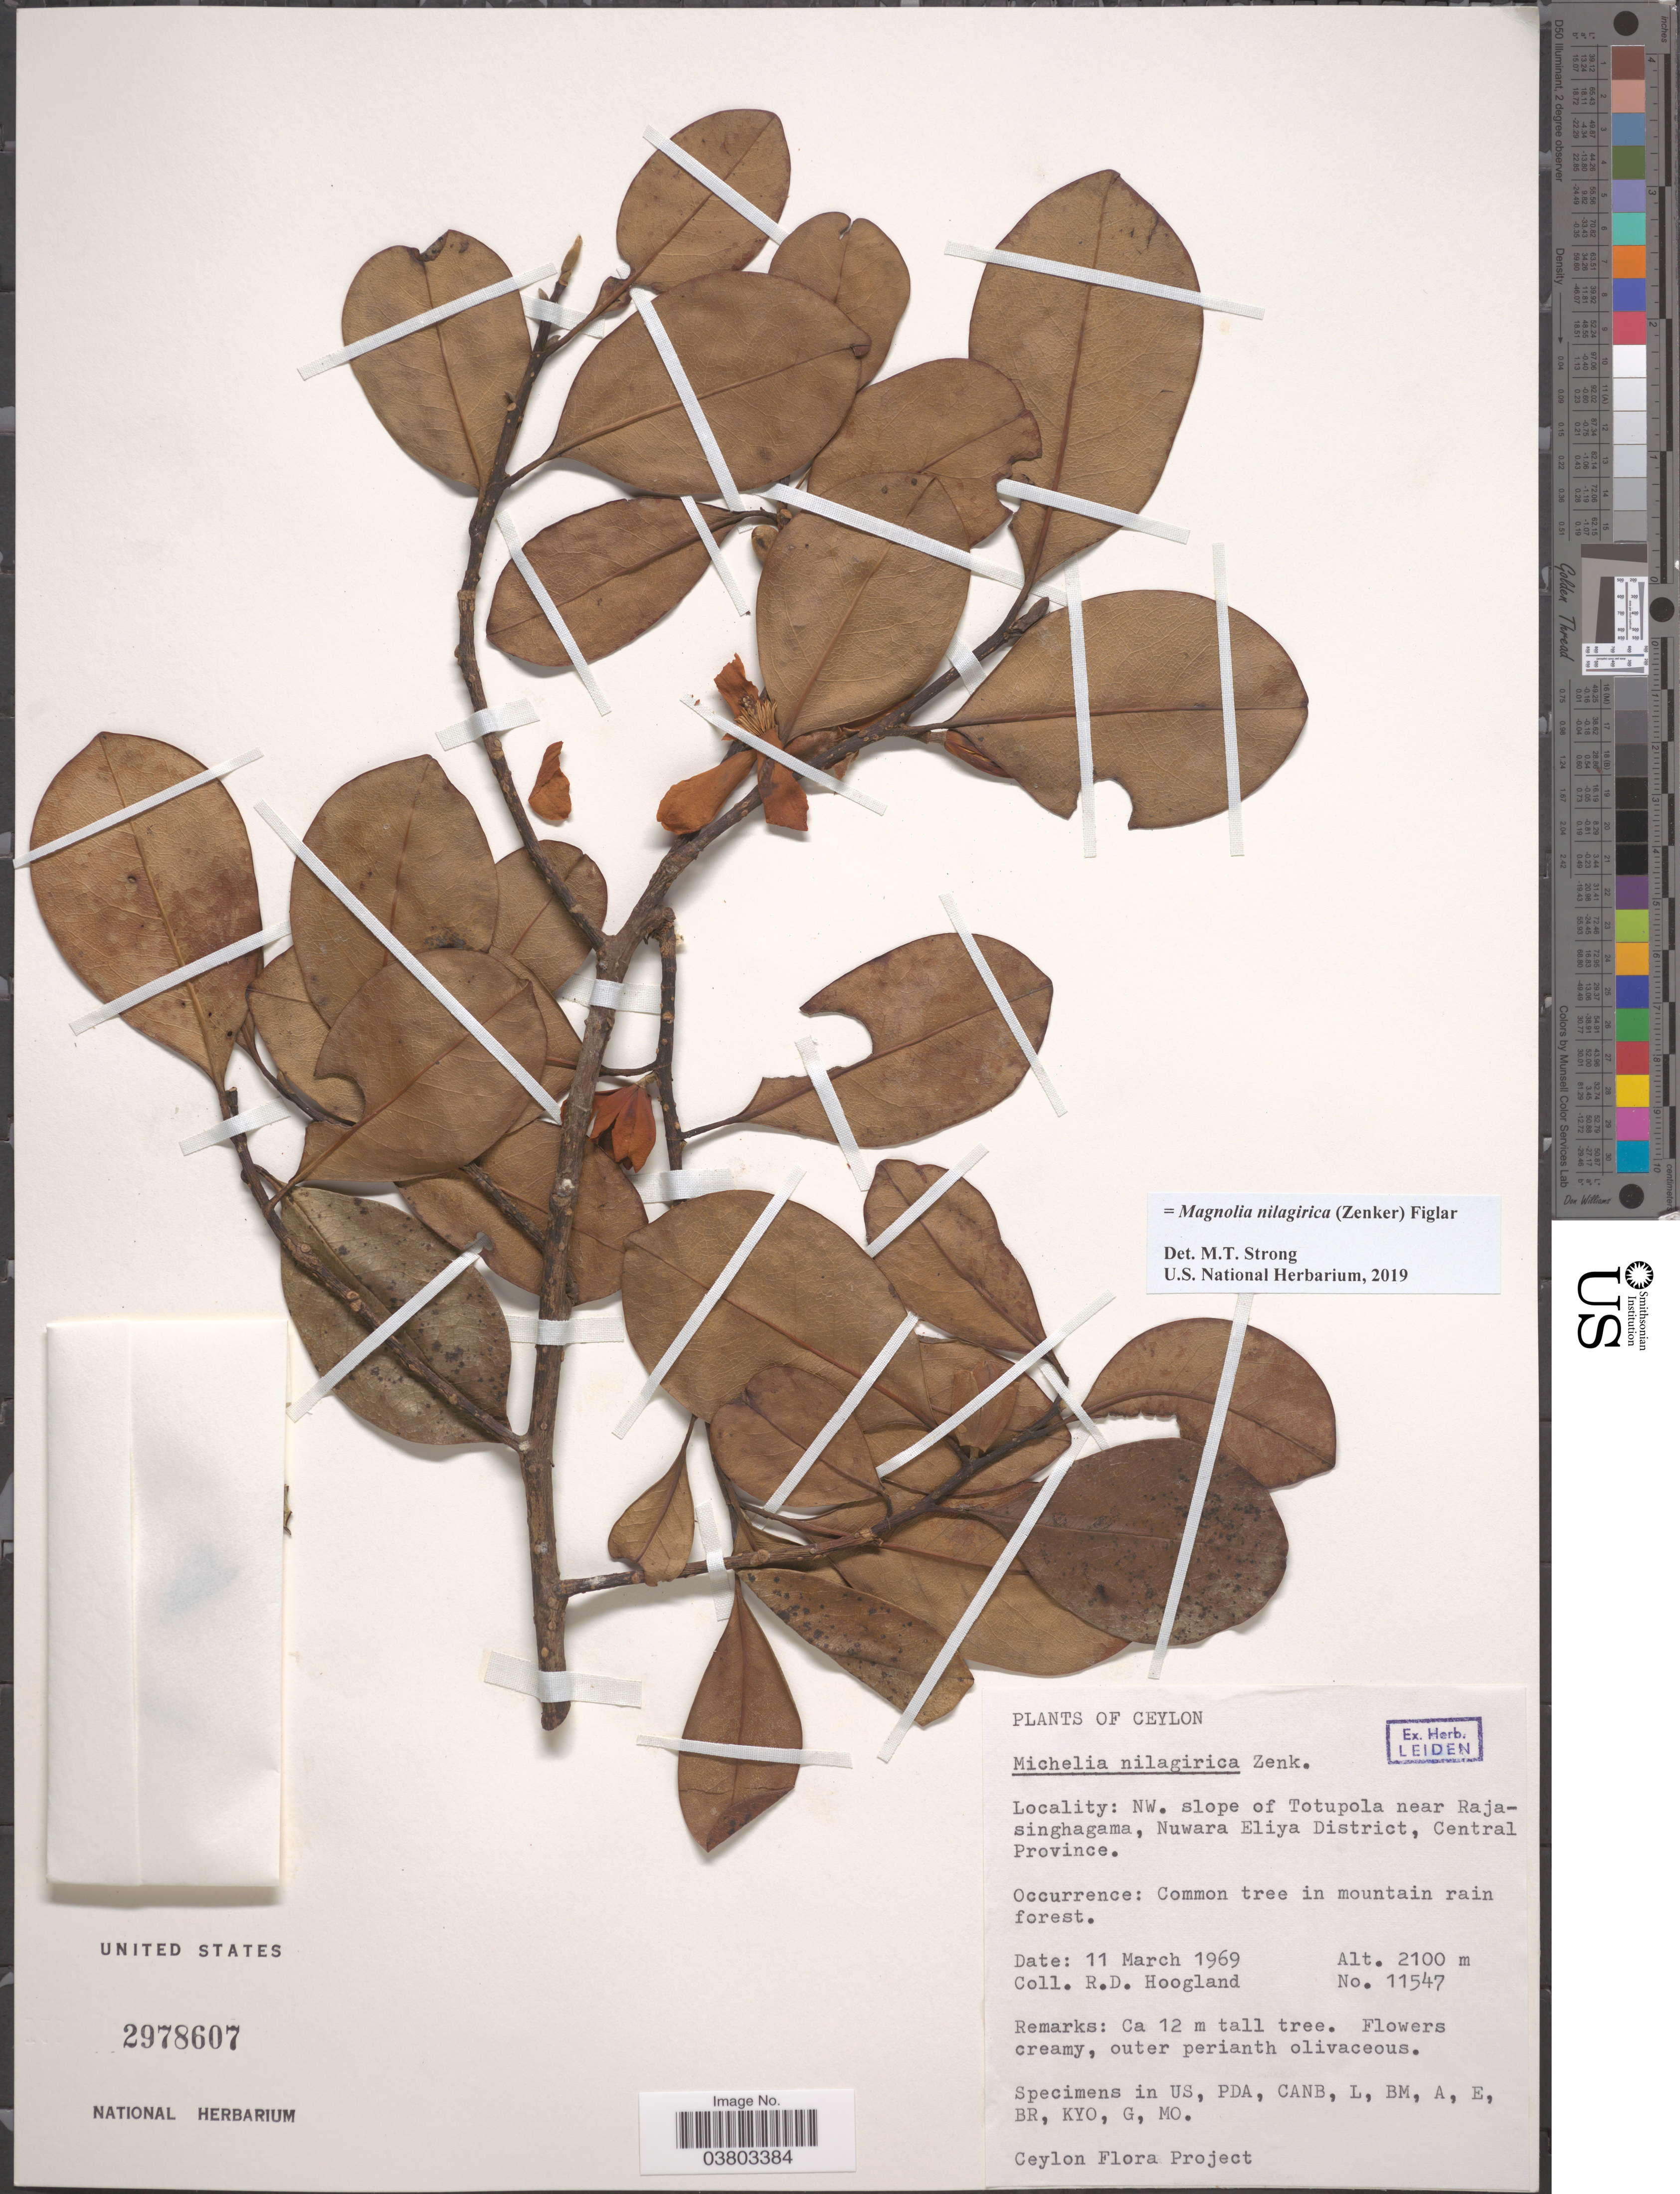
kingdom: Plantae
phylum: Tracheophyta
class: Magnoliopsida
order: Magnoliales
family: Magnoliaceae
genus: Magnolia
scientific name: Magnolia nilagirica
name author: (Zenker) Figlar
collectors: R. D. Hoogland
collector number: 11547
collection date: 1969-03-11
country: Sri Lanka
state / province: Central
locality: Ceylon. NW. slope of Totupola near Rajasinghagama. Nuwara Eliya District, Central Province.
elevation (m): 2100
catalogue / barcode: US 2978607